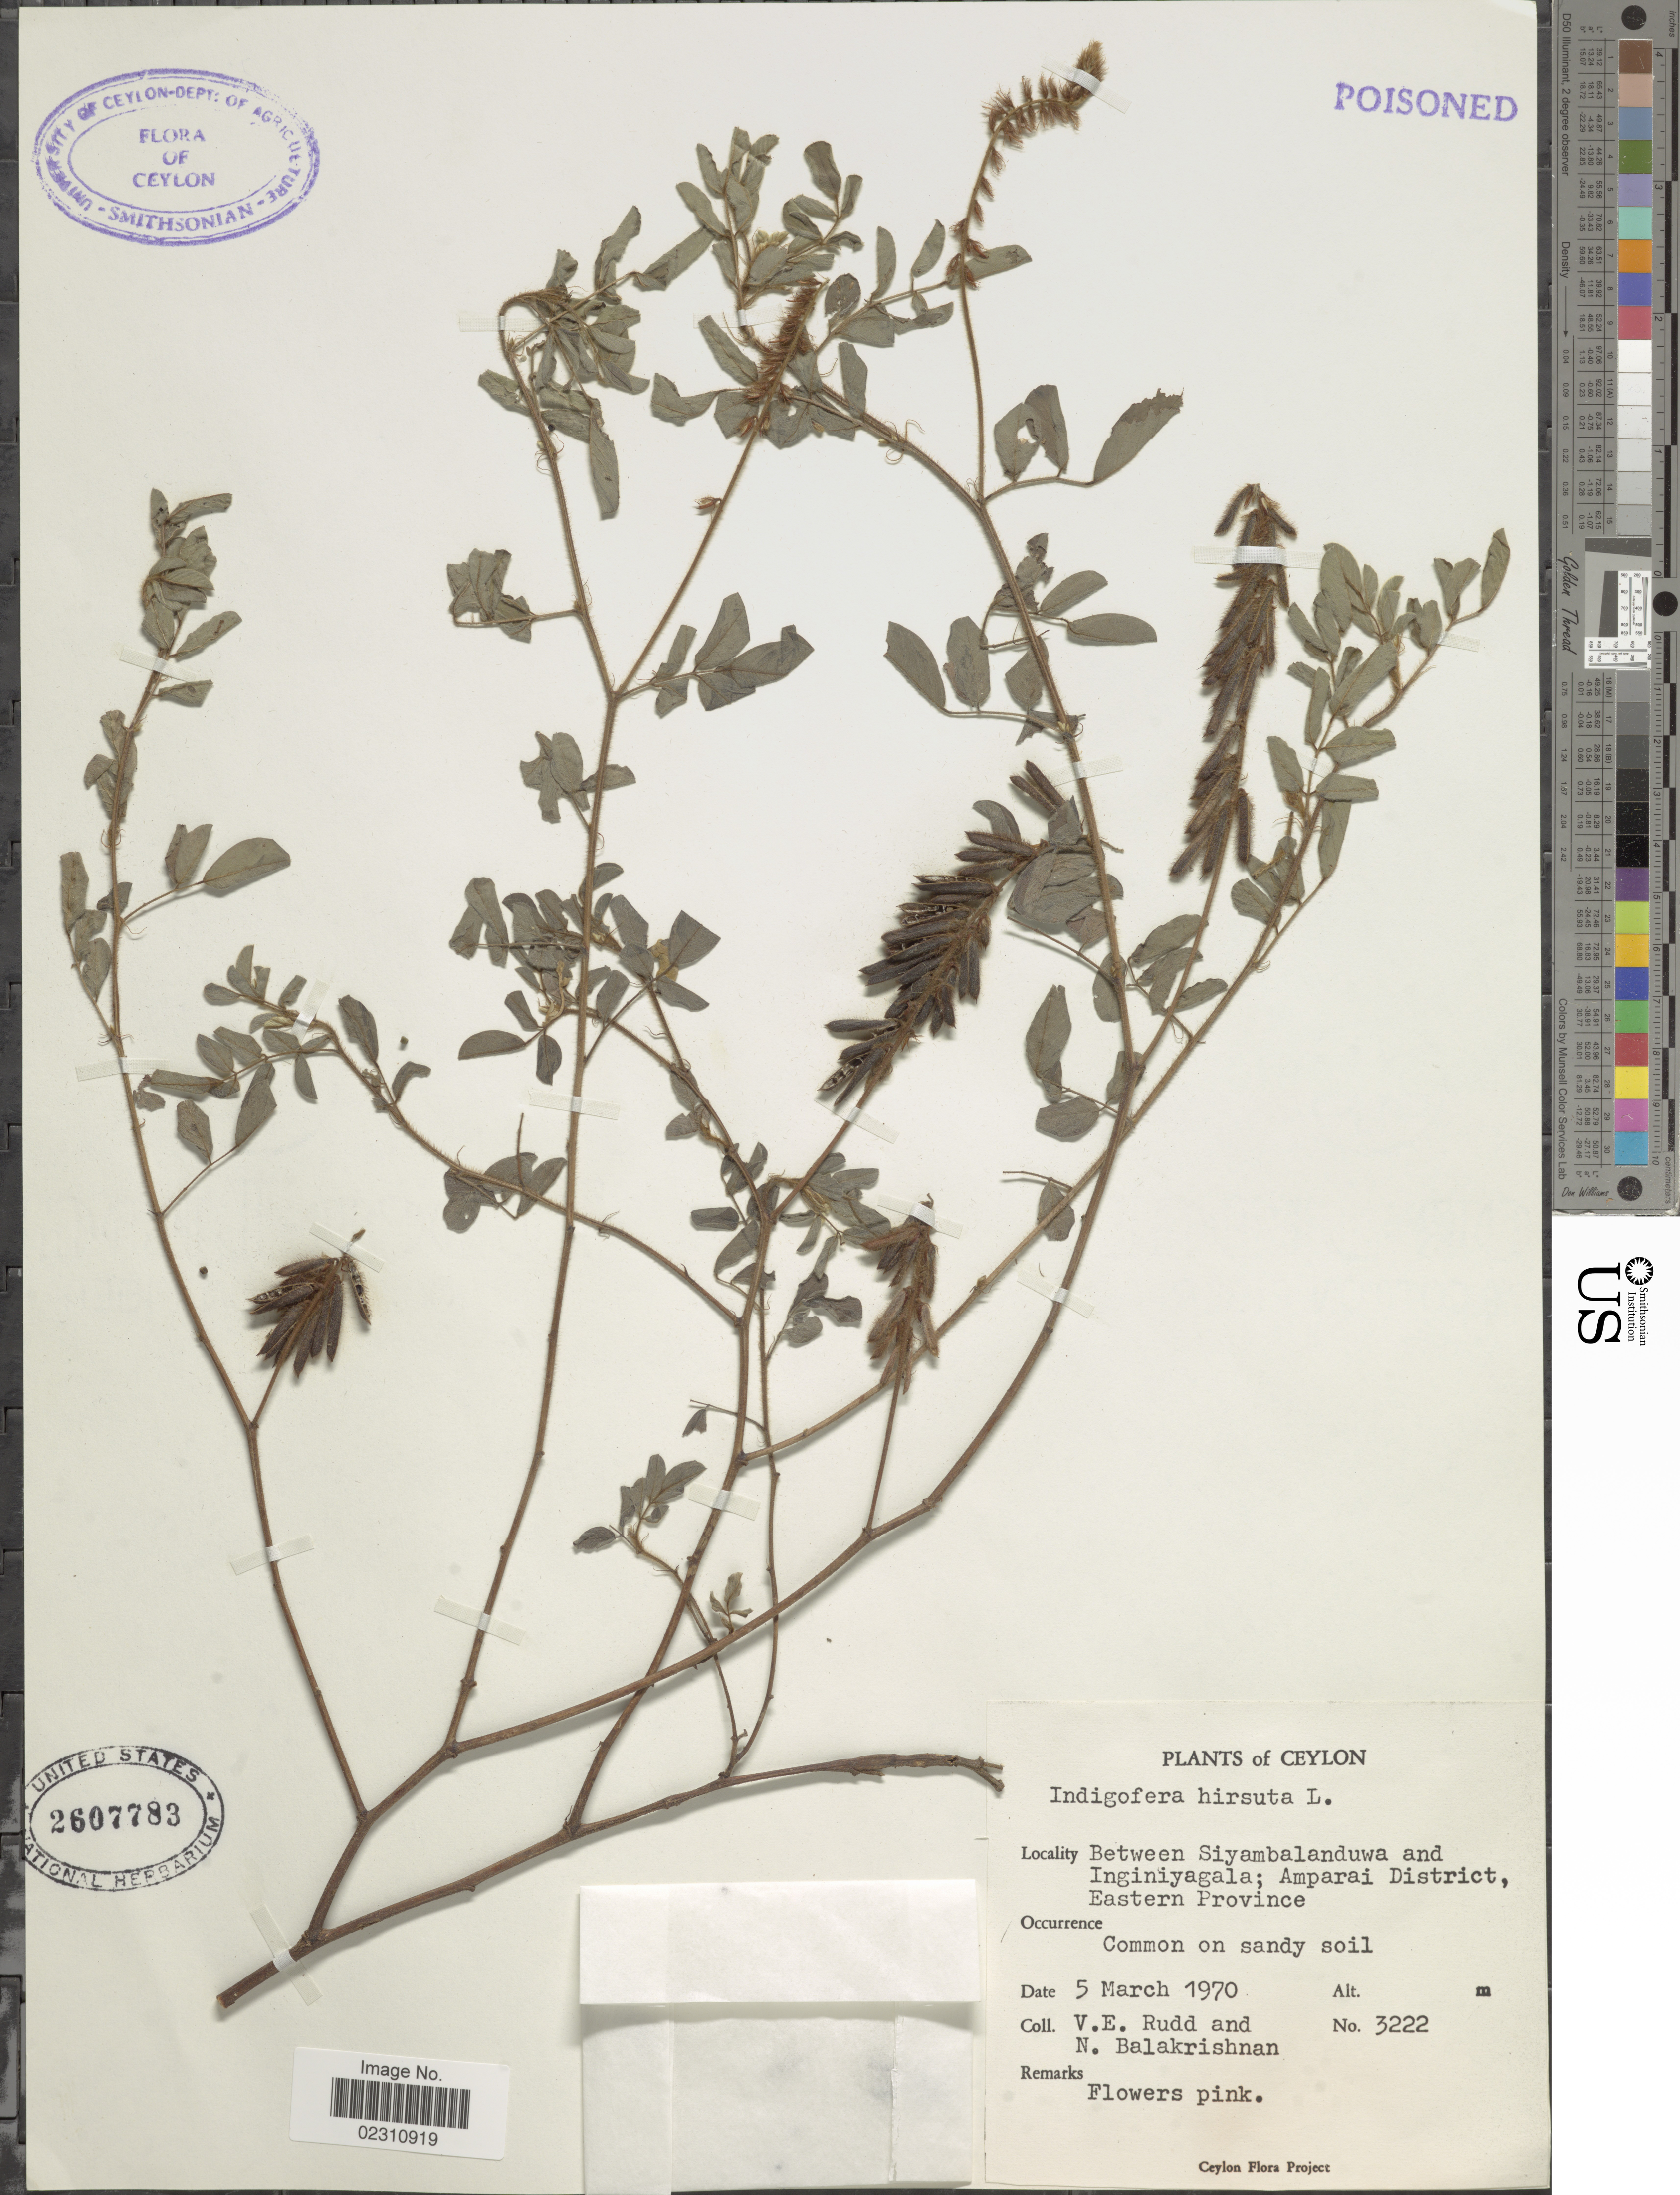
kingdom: Plantae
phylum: Tracheophyta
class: Magnoliopsida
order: Fabales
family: Fabaceae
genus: Indigofera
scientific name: Indigofera hirsuta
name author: L.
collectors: V. E. Rudd & N. Balakrishnan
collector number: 3222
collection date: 1970-03-05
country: Sri Lanka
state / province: Eastern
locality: Between Siyambalanduwa and Inginiyagala; Amparai District, Eastern Province.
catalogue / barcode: US 2607783